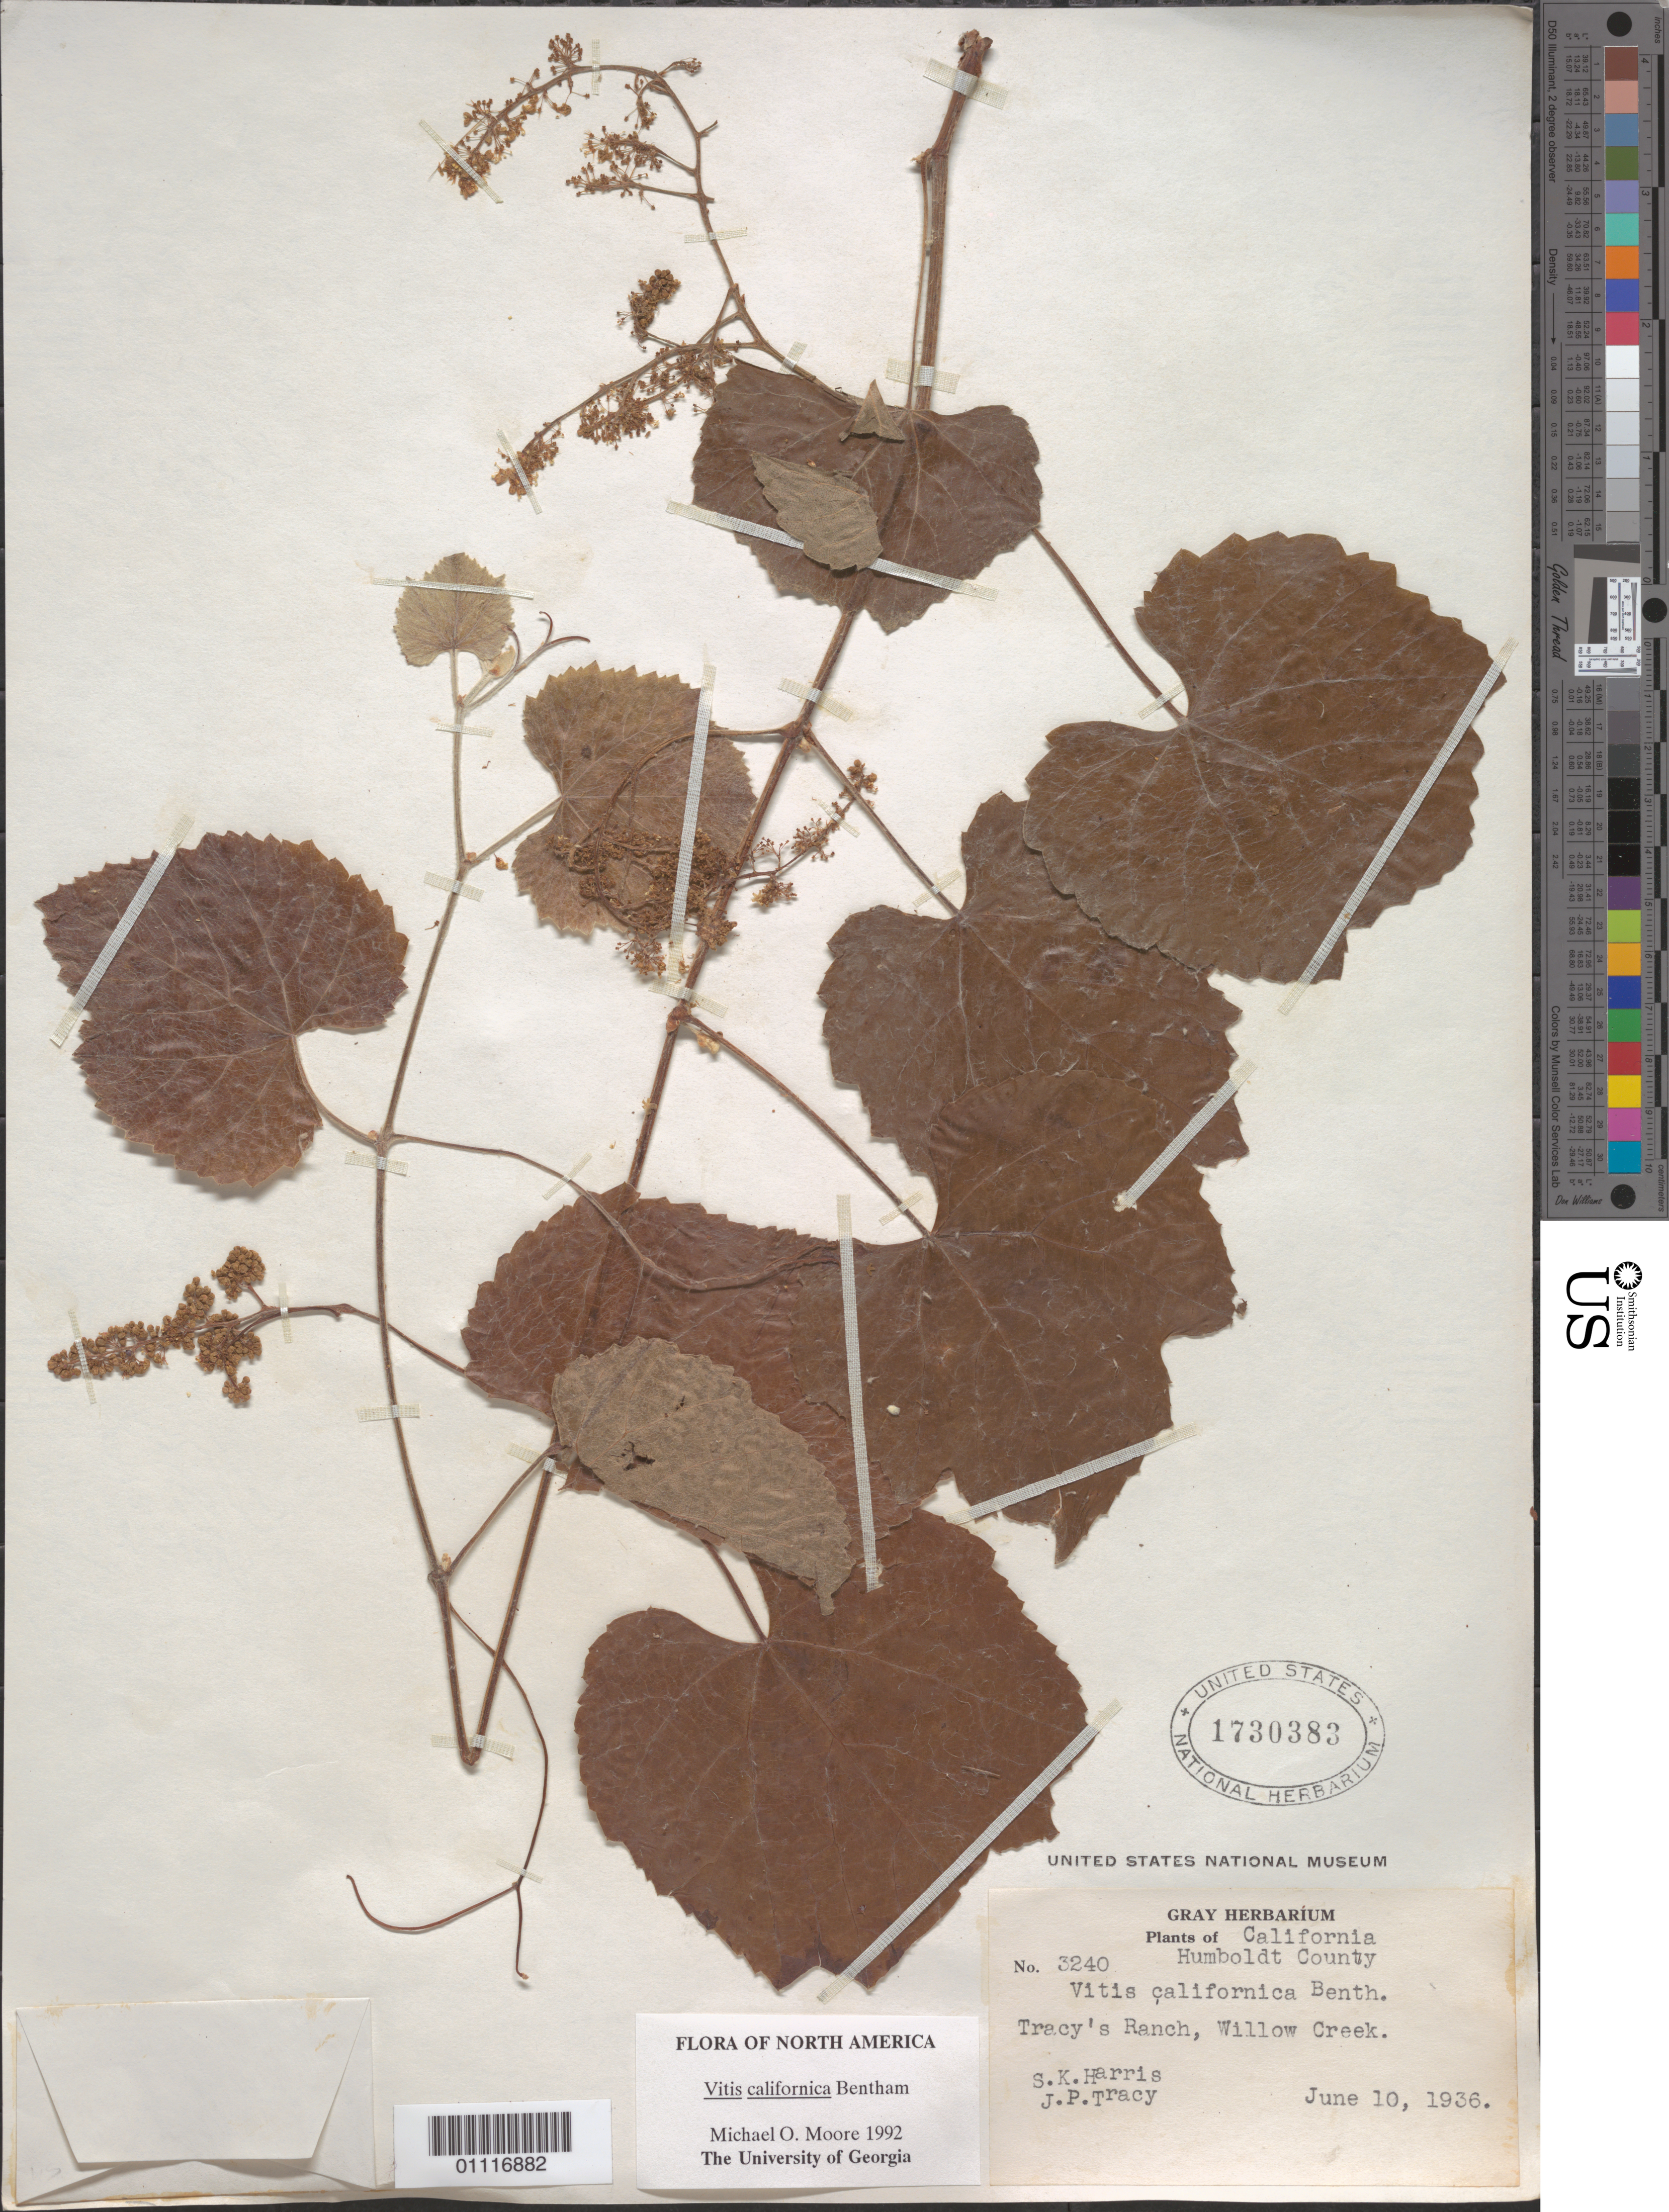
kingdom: Plantae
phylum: Tracheophyta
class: Magnoliopsida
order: Vitales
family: Vitaceae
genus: Vitis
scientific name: Vitis californica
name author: Benth.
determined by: Moore, M. O.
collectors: S. K. Harris & J. Tracy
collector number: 3240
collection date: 1936-06-10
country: United States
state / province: California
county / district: Humboldt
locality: Tracy's Ranch, Willow Creek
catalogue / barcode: US 1730383